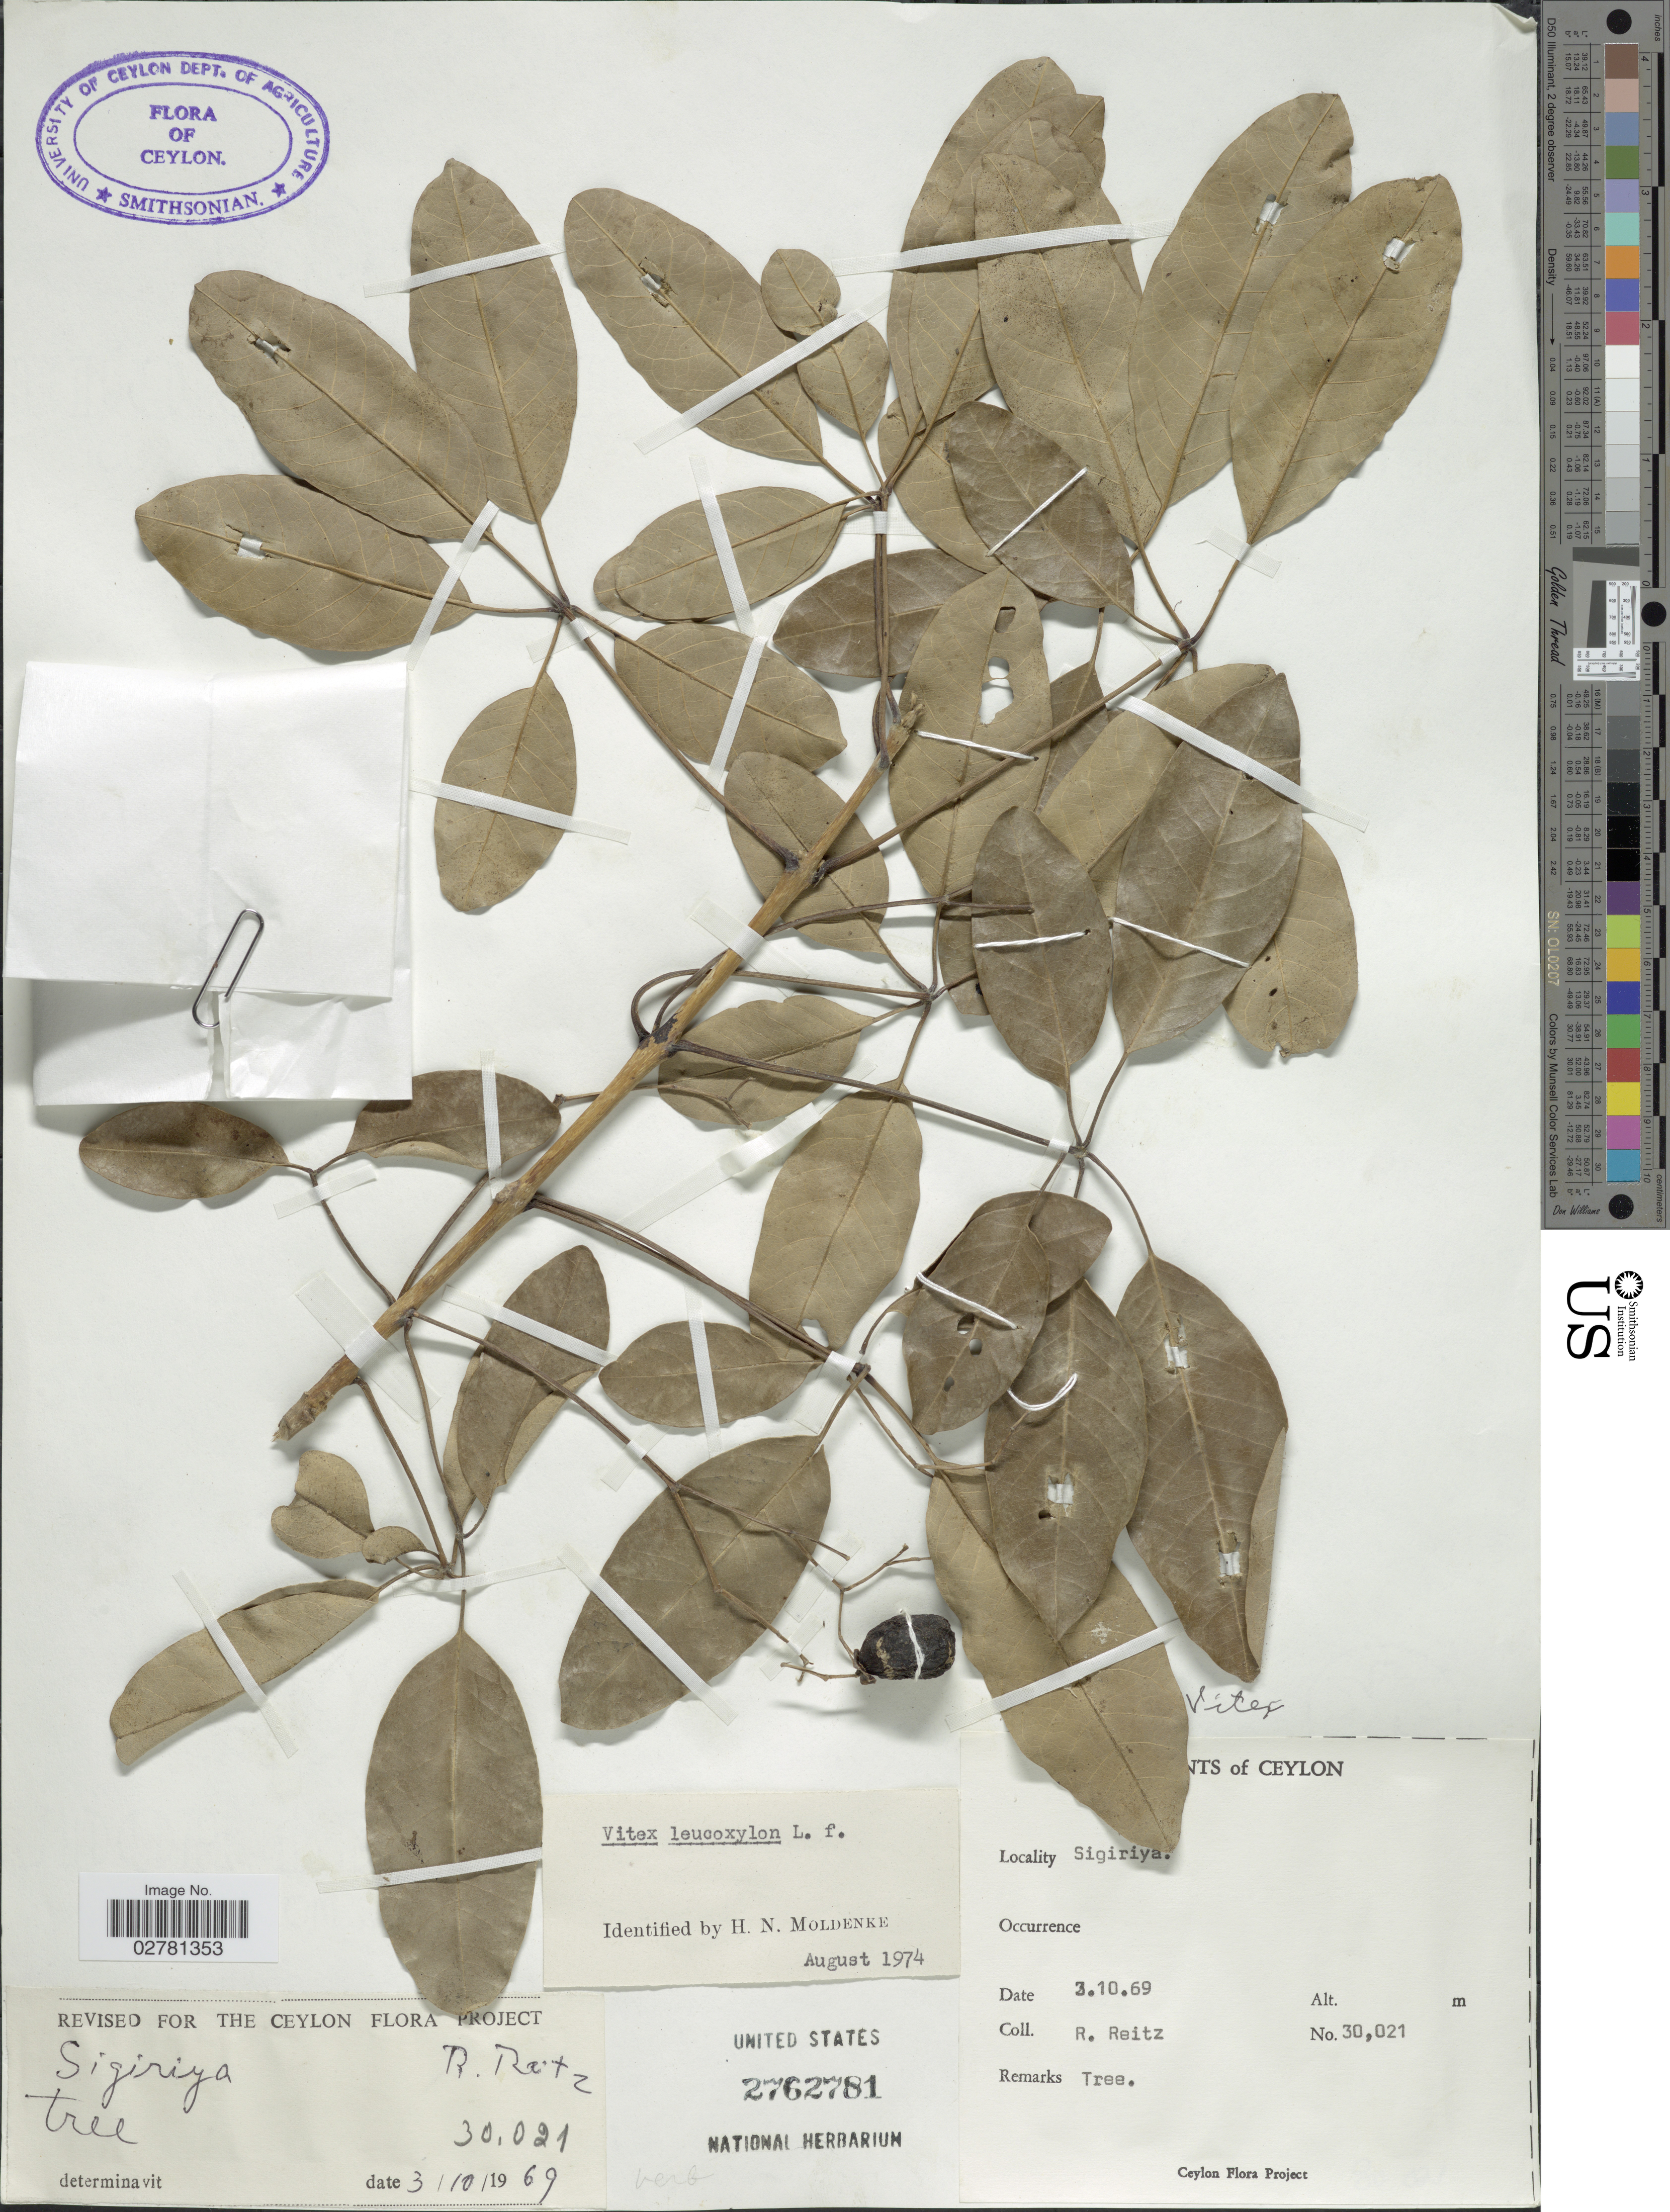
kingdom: Plantae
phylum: Tracheophyta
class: Magnoliopsida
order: Lamiales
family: Lamiaceae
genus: Vitex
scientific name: Vitex leucoxylon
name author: L. f.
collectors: R. Reitz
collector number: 30021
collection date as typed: Transcribed d/m/y: 3/10/69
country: Sri Lanka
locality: Ceylon. Sigiriya.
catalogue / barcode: US 2762781